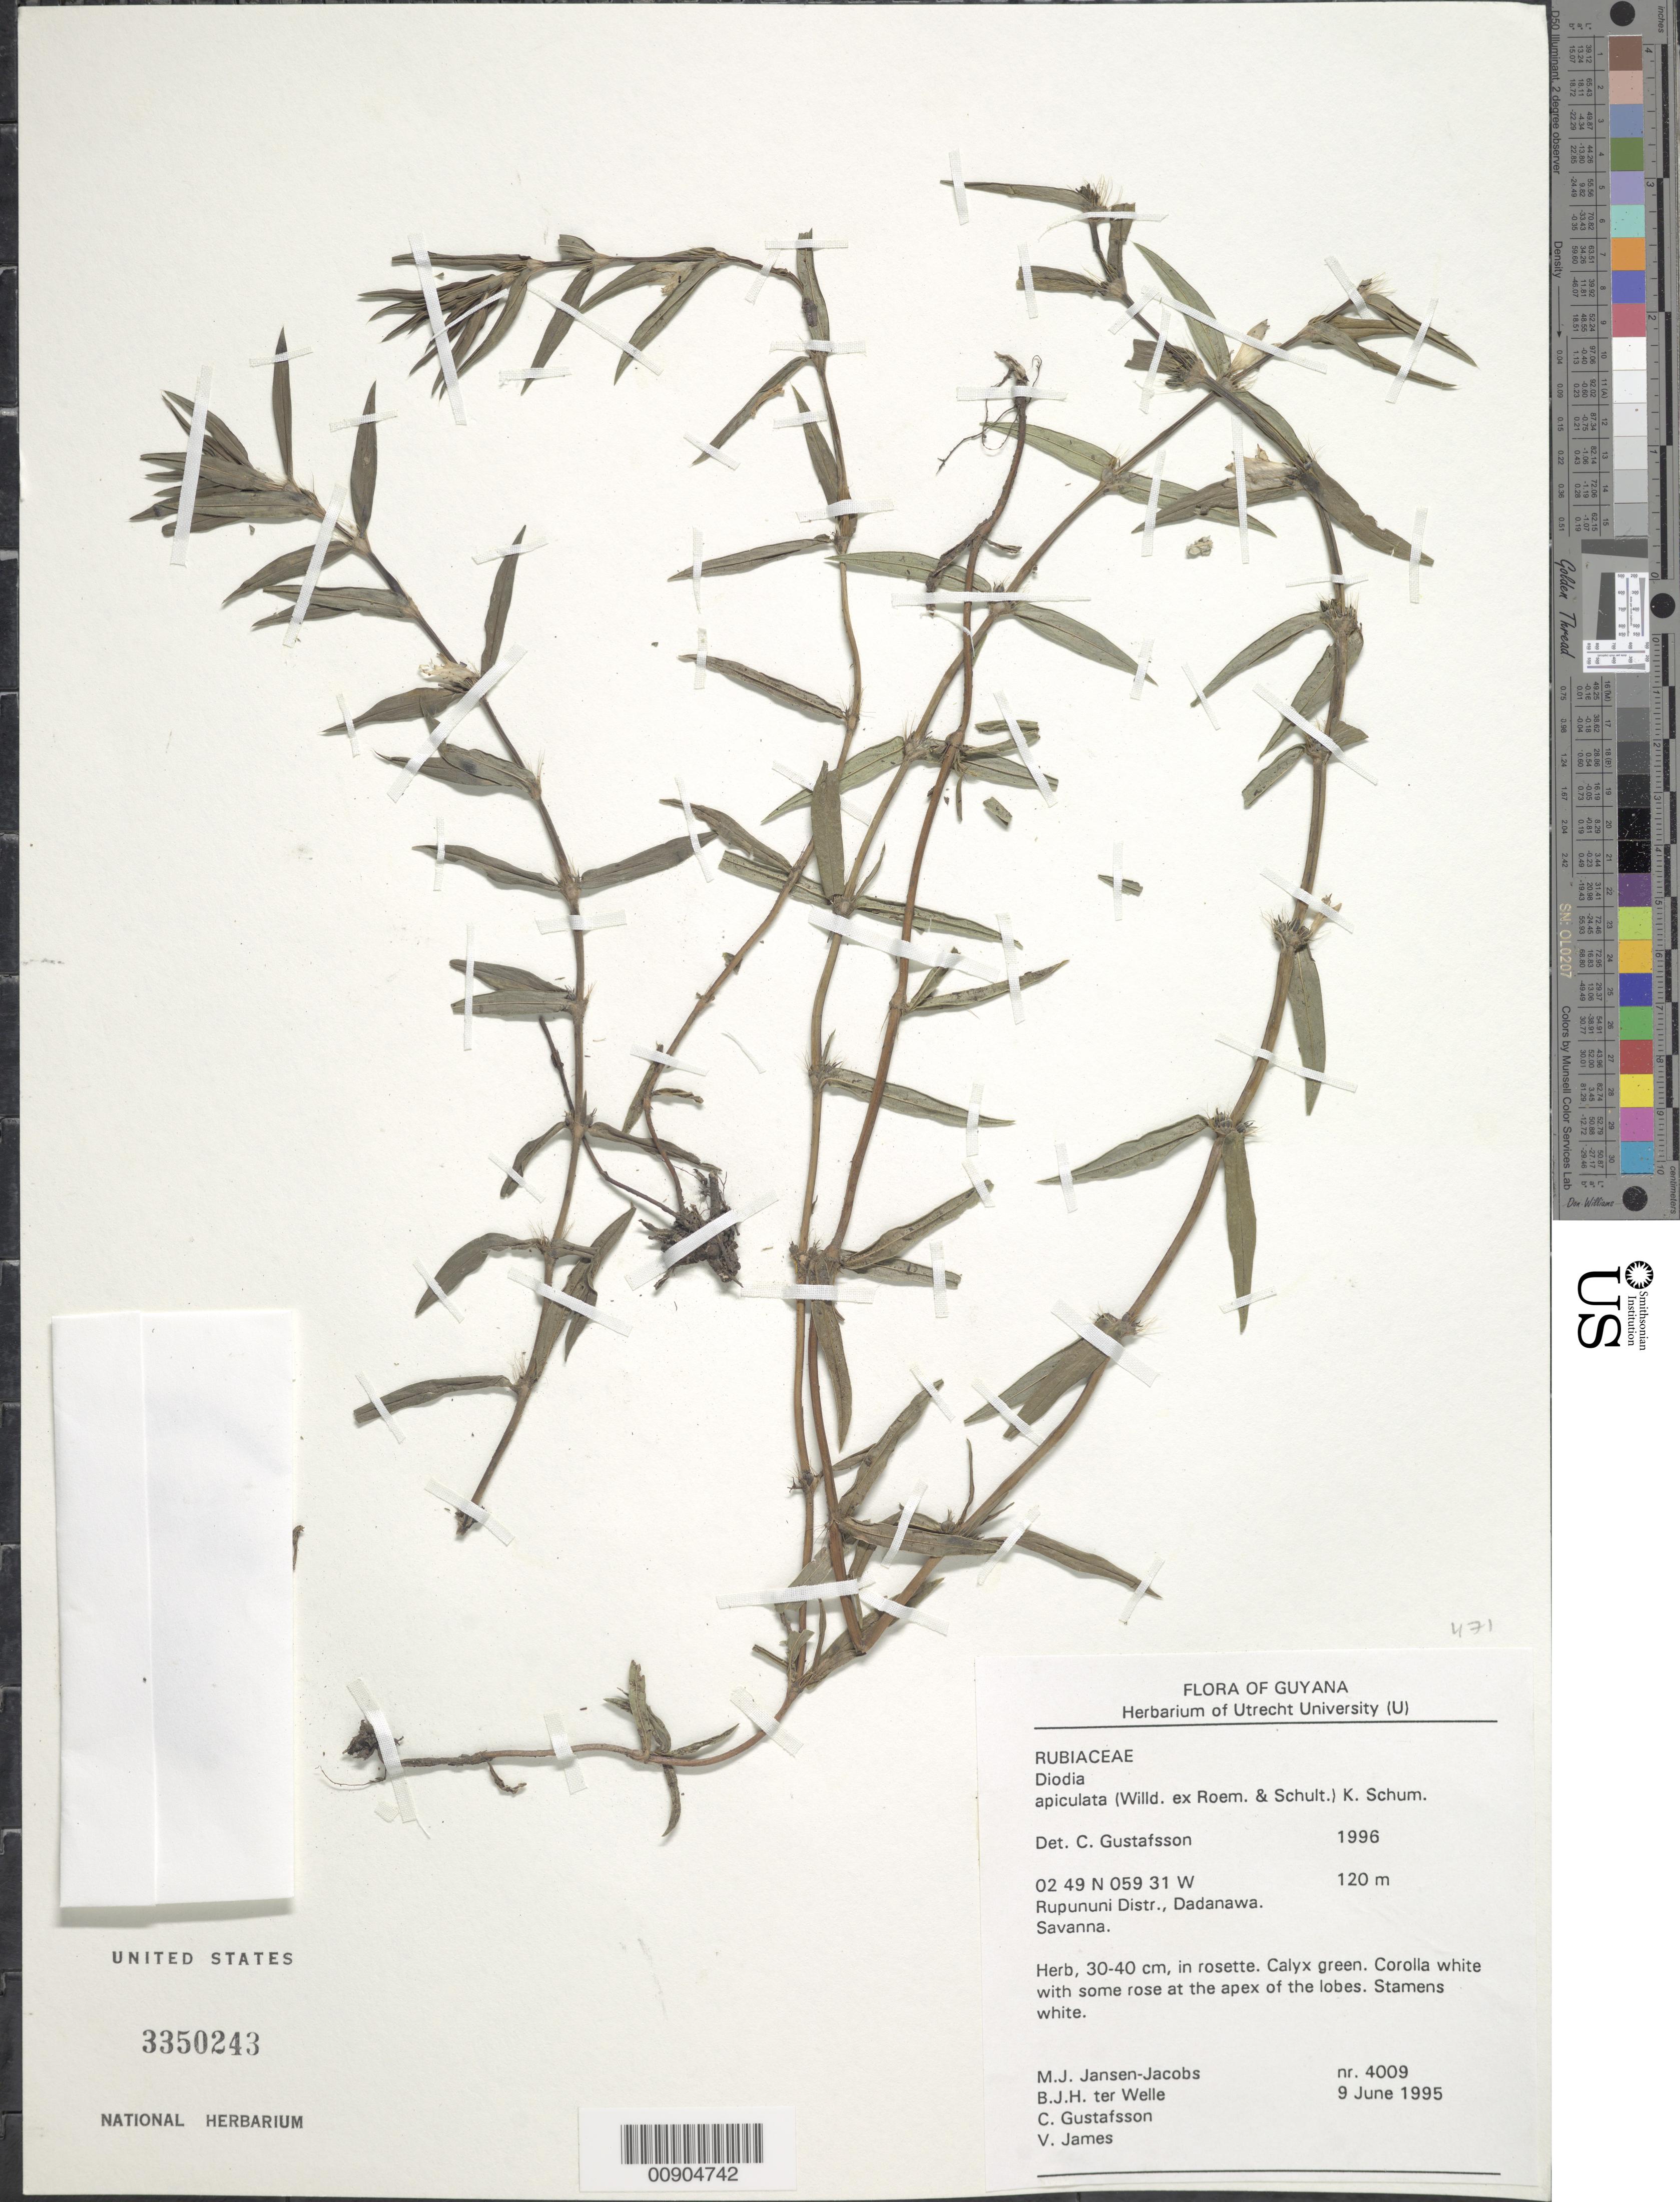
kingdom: Plantae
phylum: Tracheophyta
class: Magnoliopsida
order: Gentianales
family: Rubiaceae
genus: Diodia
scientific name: Diodia apiculata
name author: (Willd. ex Roem. & Schult.) K. Schum.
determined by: Gustafsson, C. G. R.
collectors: M. J. Jansen-Jacobs, B. Welle, C. G. Gustafsson & V. James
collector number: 4009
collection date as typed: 9-Jun-95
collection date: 1995-06-09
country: Guyana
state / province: U. Takutu-U. Essequibo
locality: Dadanawa, Rupununi River, Rupununi District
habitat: Savanna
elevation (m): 120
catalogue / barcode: US 3350243